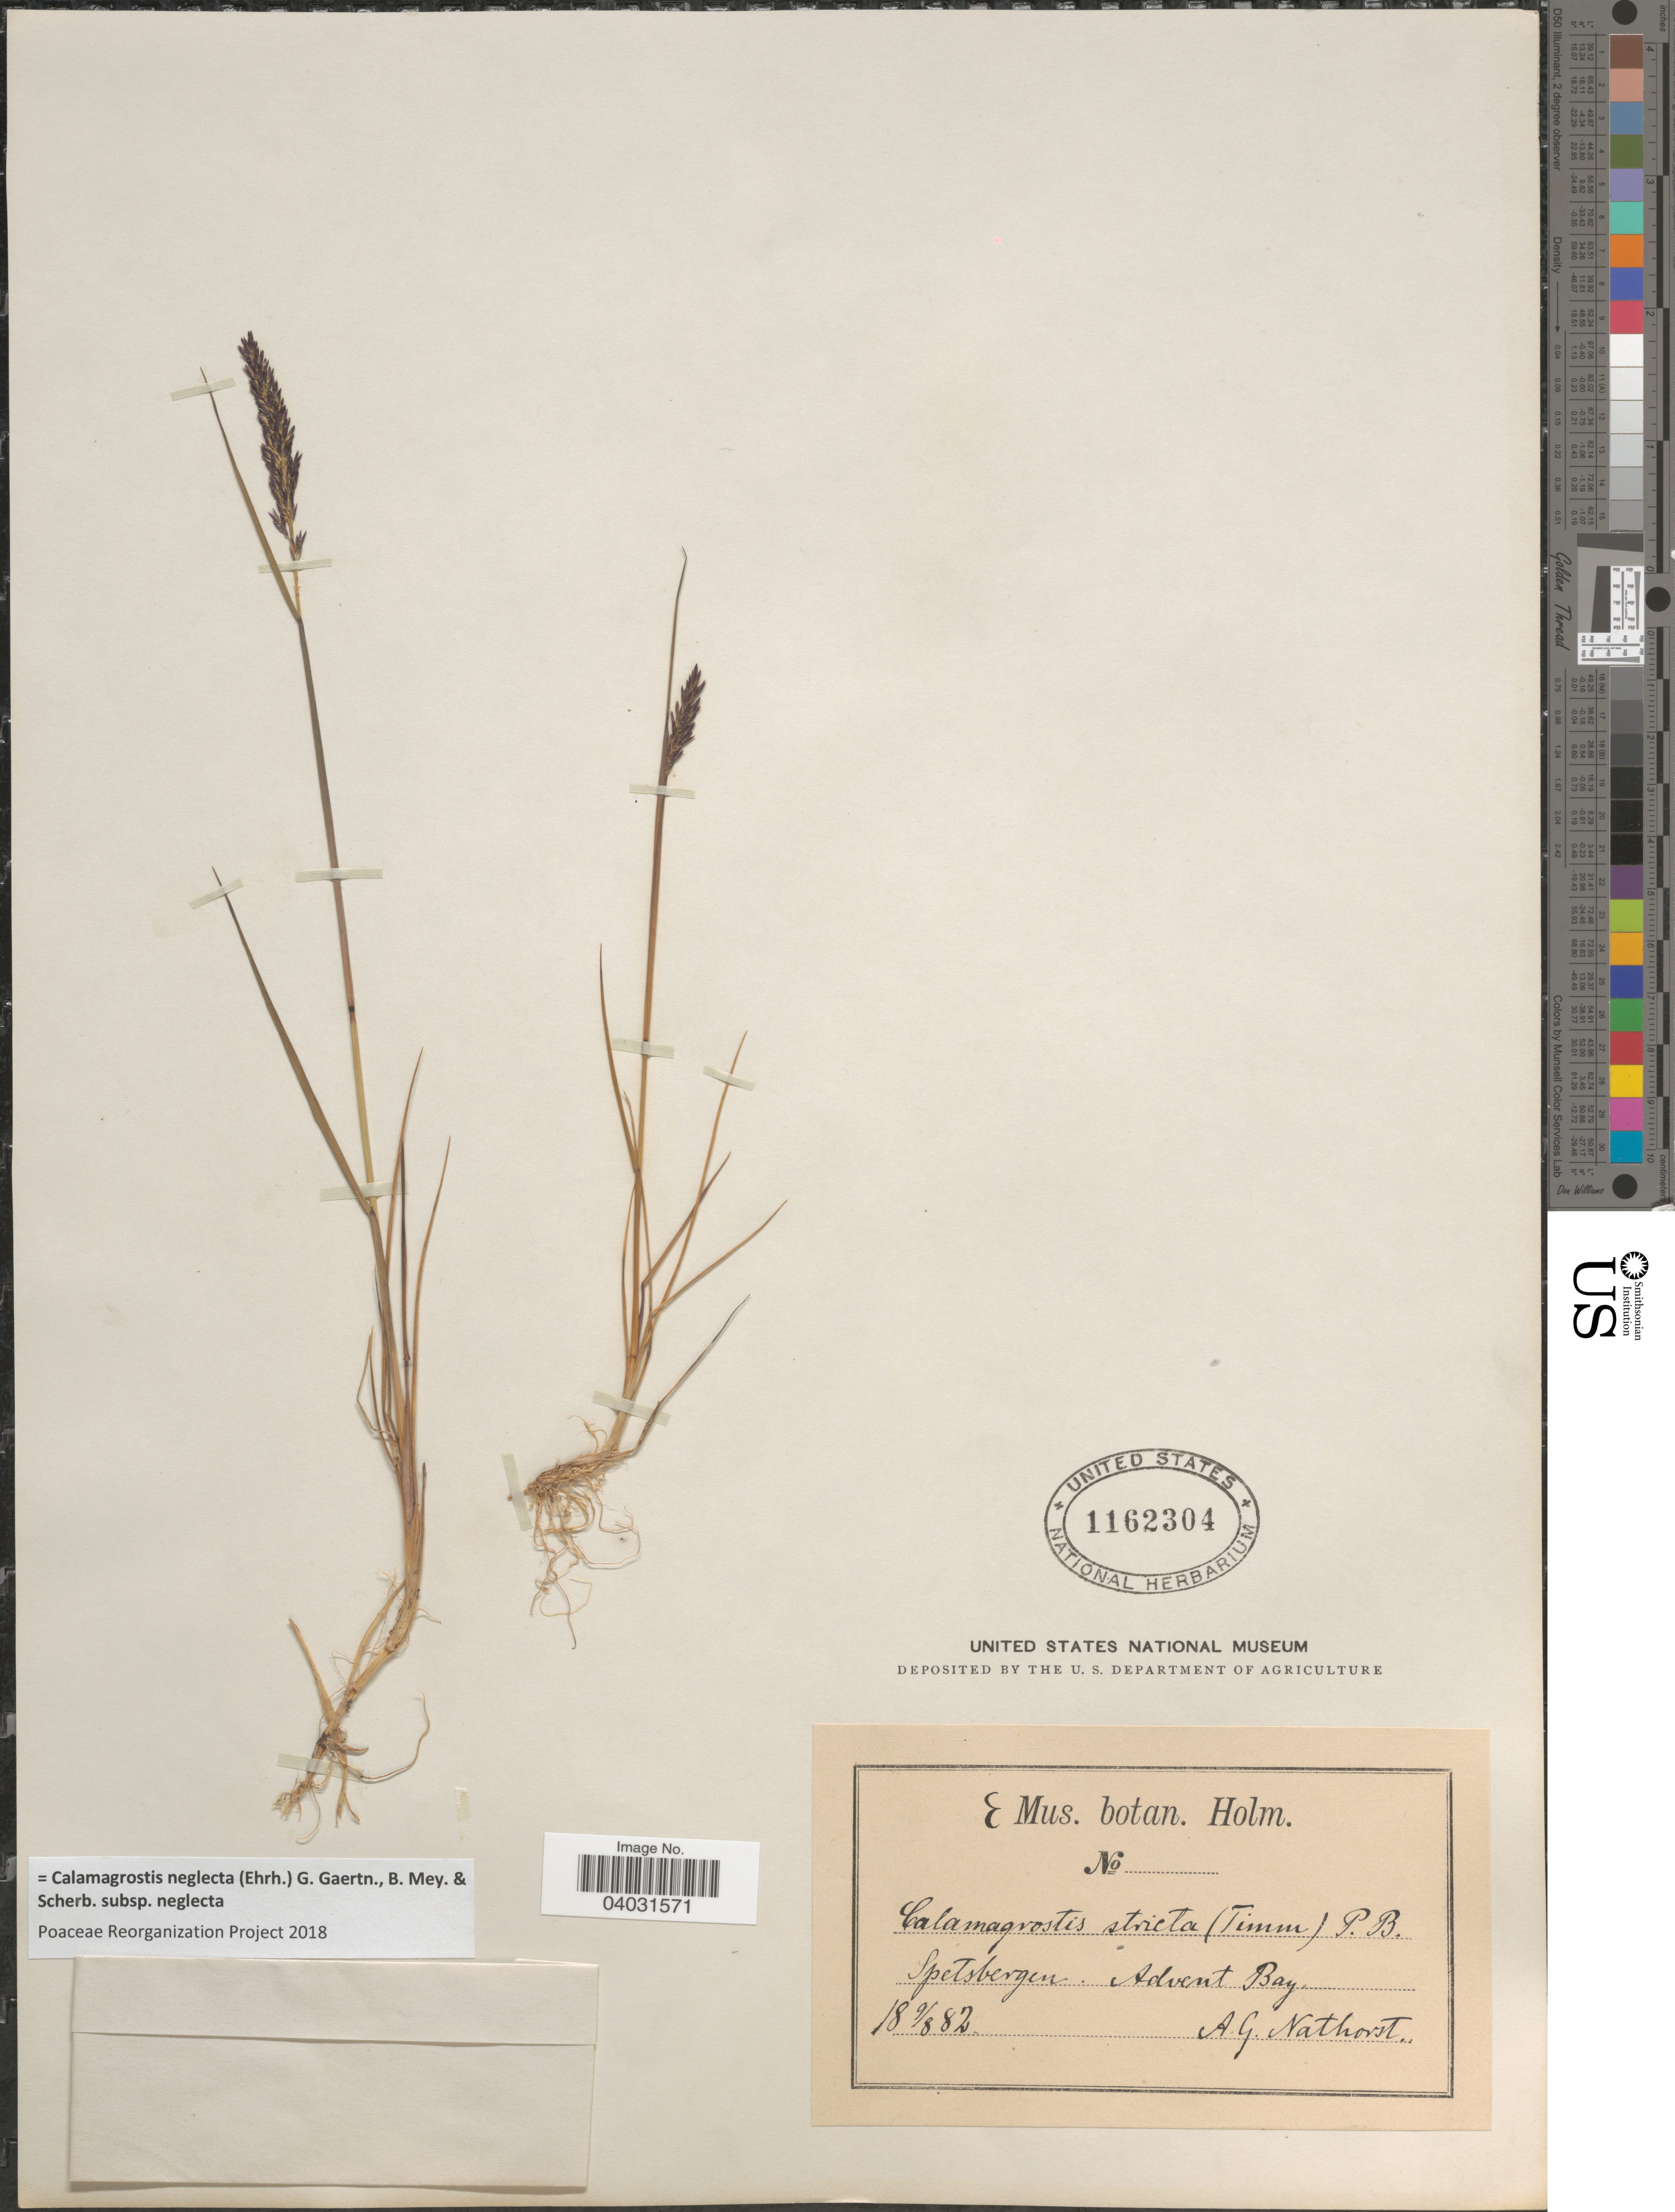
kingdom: Plantae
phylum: Tracheophyta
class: Liliopsida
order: Poales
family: Poaceae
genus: Calamagrostis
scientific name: Calamagrostis neglecta subsp. neglecta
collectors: A. Nathorst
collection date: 1882-08-09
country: Norway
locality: Spetsbergen. Advent Bay.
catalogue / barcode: US 1162304